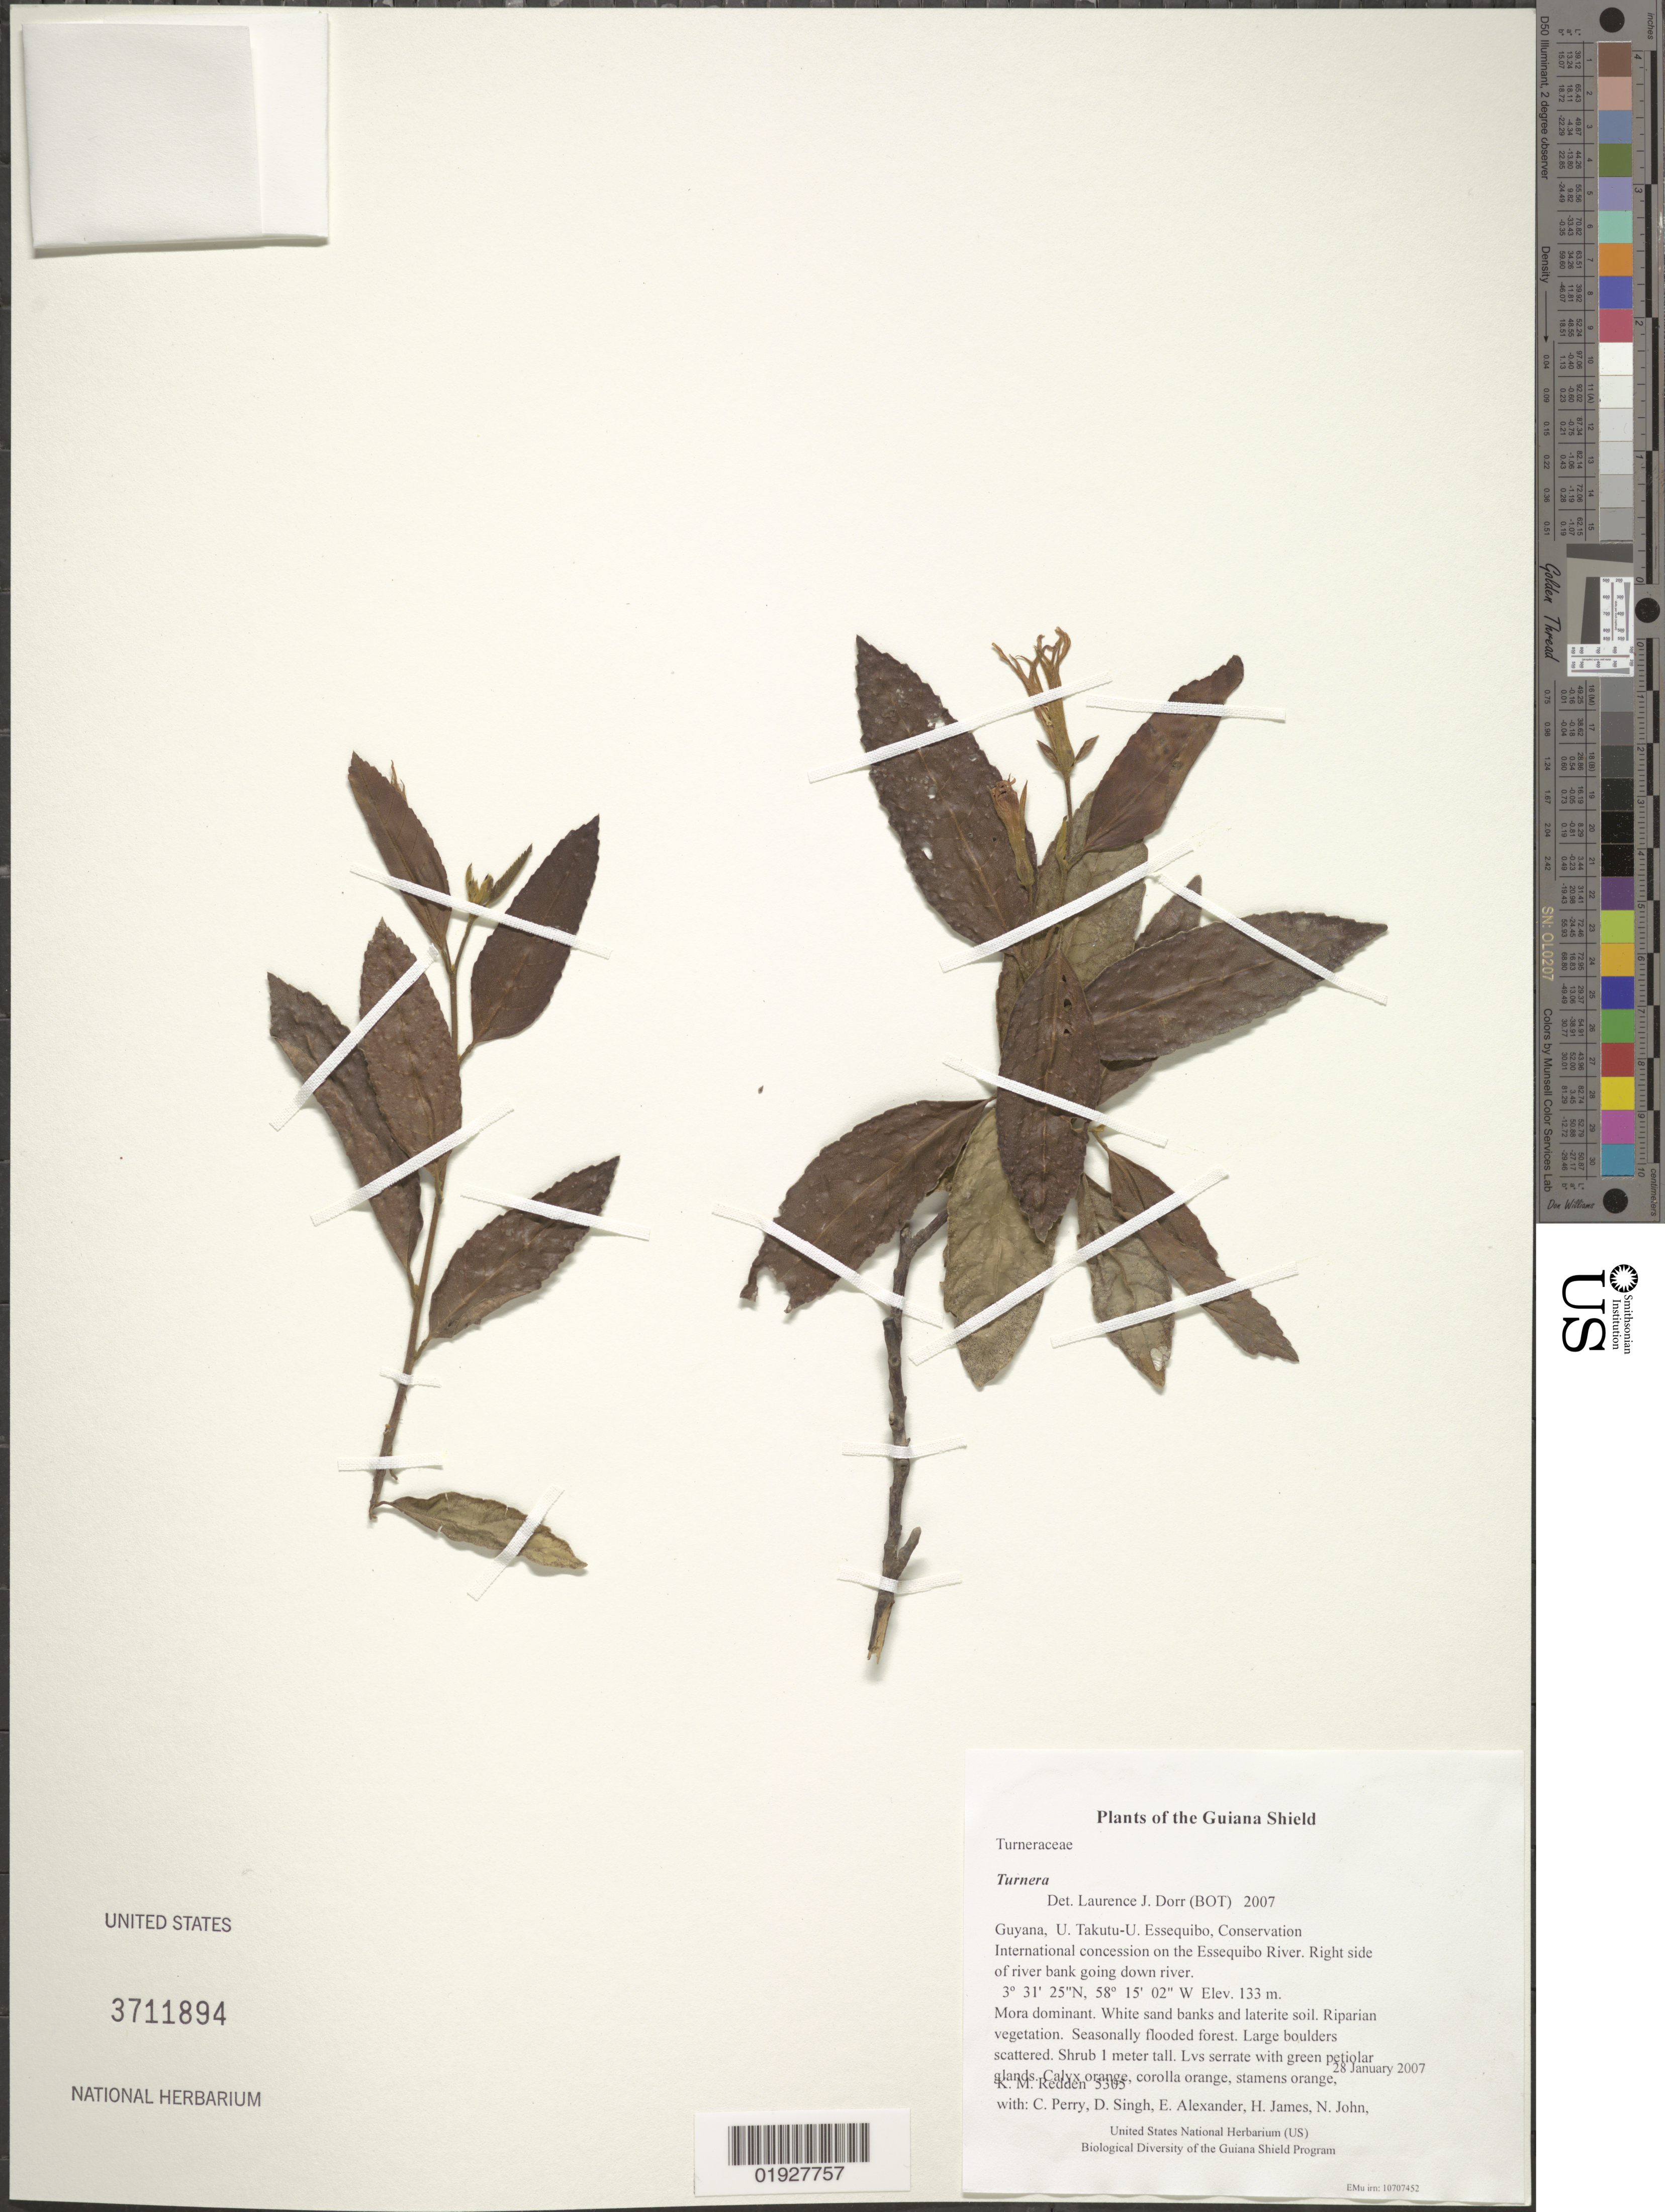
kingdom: Plantae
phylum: Tracheophyta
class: Magnoliopsida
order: Malpighiales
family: Turneraceae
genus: Turnera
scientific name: Turnera sp.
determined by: Dorr, L. J., (BOT), Smithsonian Institution - National Museum of Natural History (UNITED STATES)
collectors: K. M. Redden, C. Perry, D. Singh, E. Alexander, H. James, N. John, H. Simon & E. Joseph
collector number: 5305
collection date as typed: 28 January 2007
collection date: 2007-01-28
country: Guyana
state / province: U. Takutu-U. Essequibo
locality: Conservation International concession on the Essequibo River. Right side of river bank going down river.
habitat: Mora dominant. White sand banks and laterite soil. Riparian vegetation. Seasonally flooded forest. Large boulders scattered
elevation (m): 133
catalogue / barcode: US 3711894